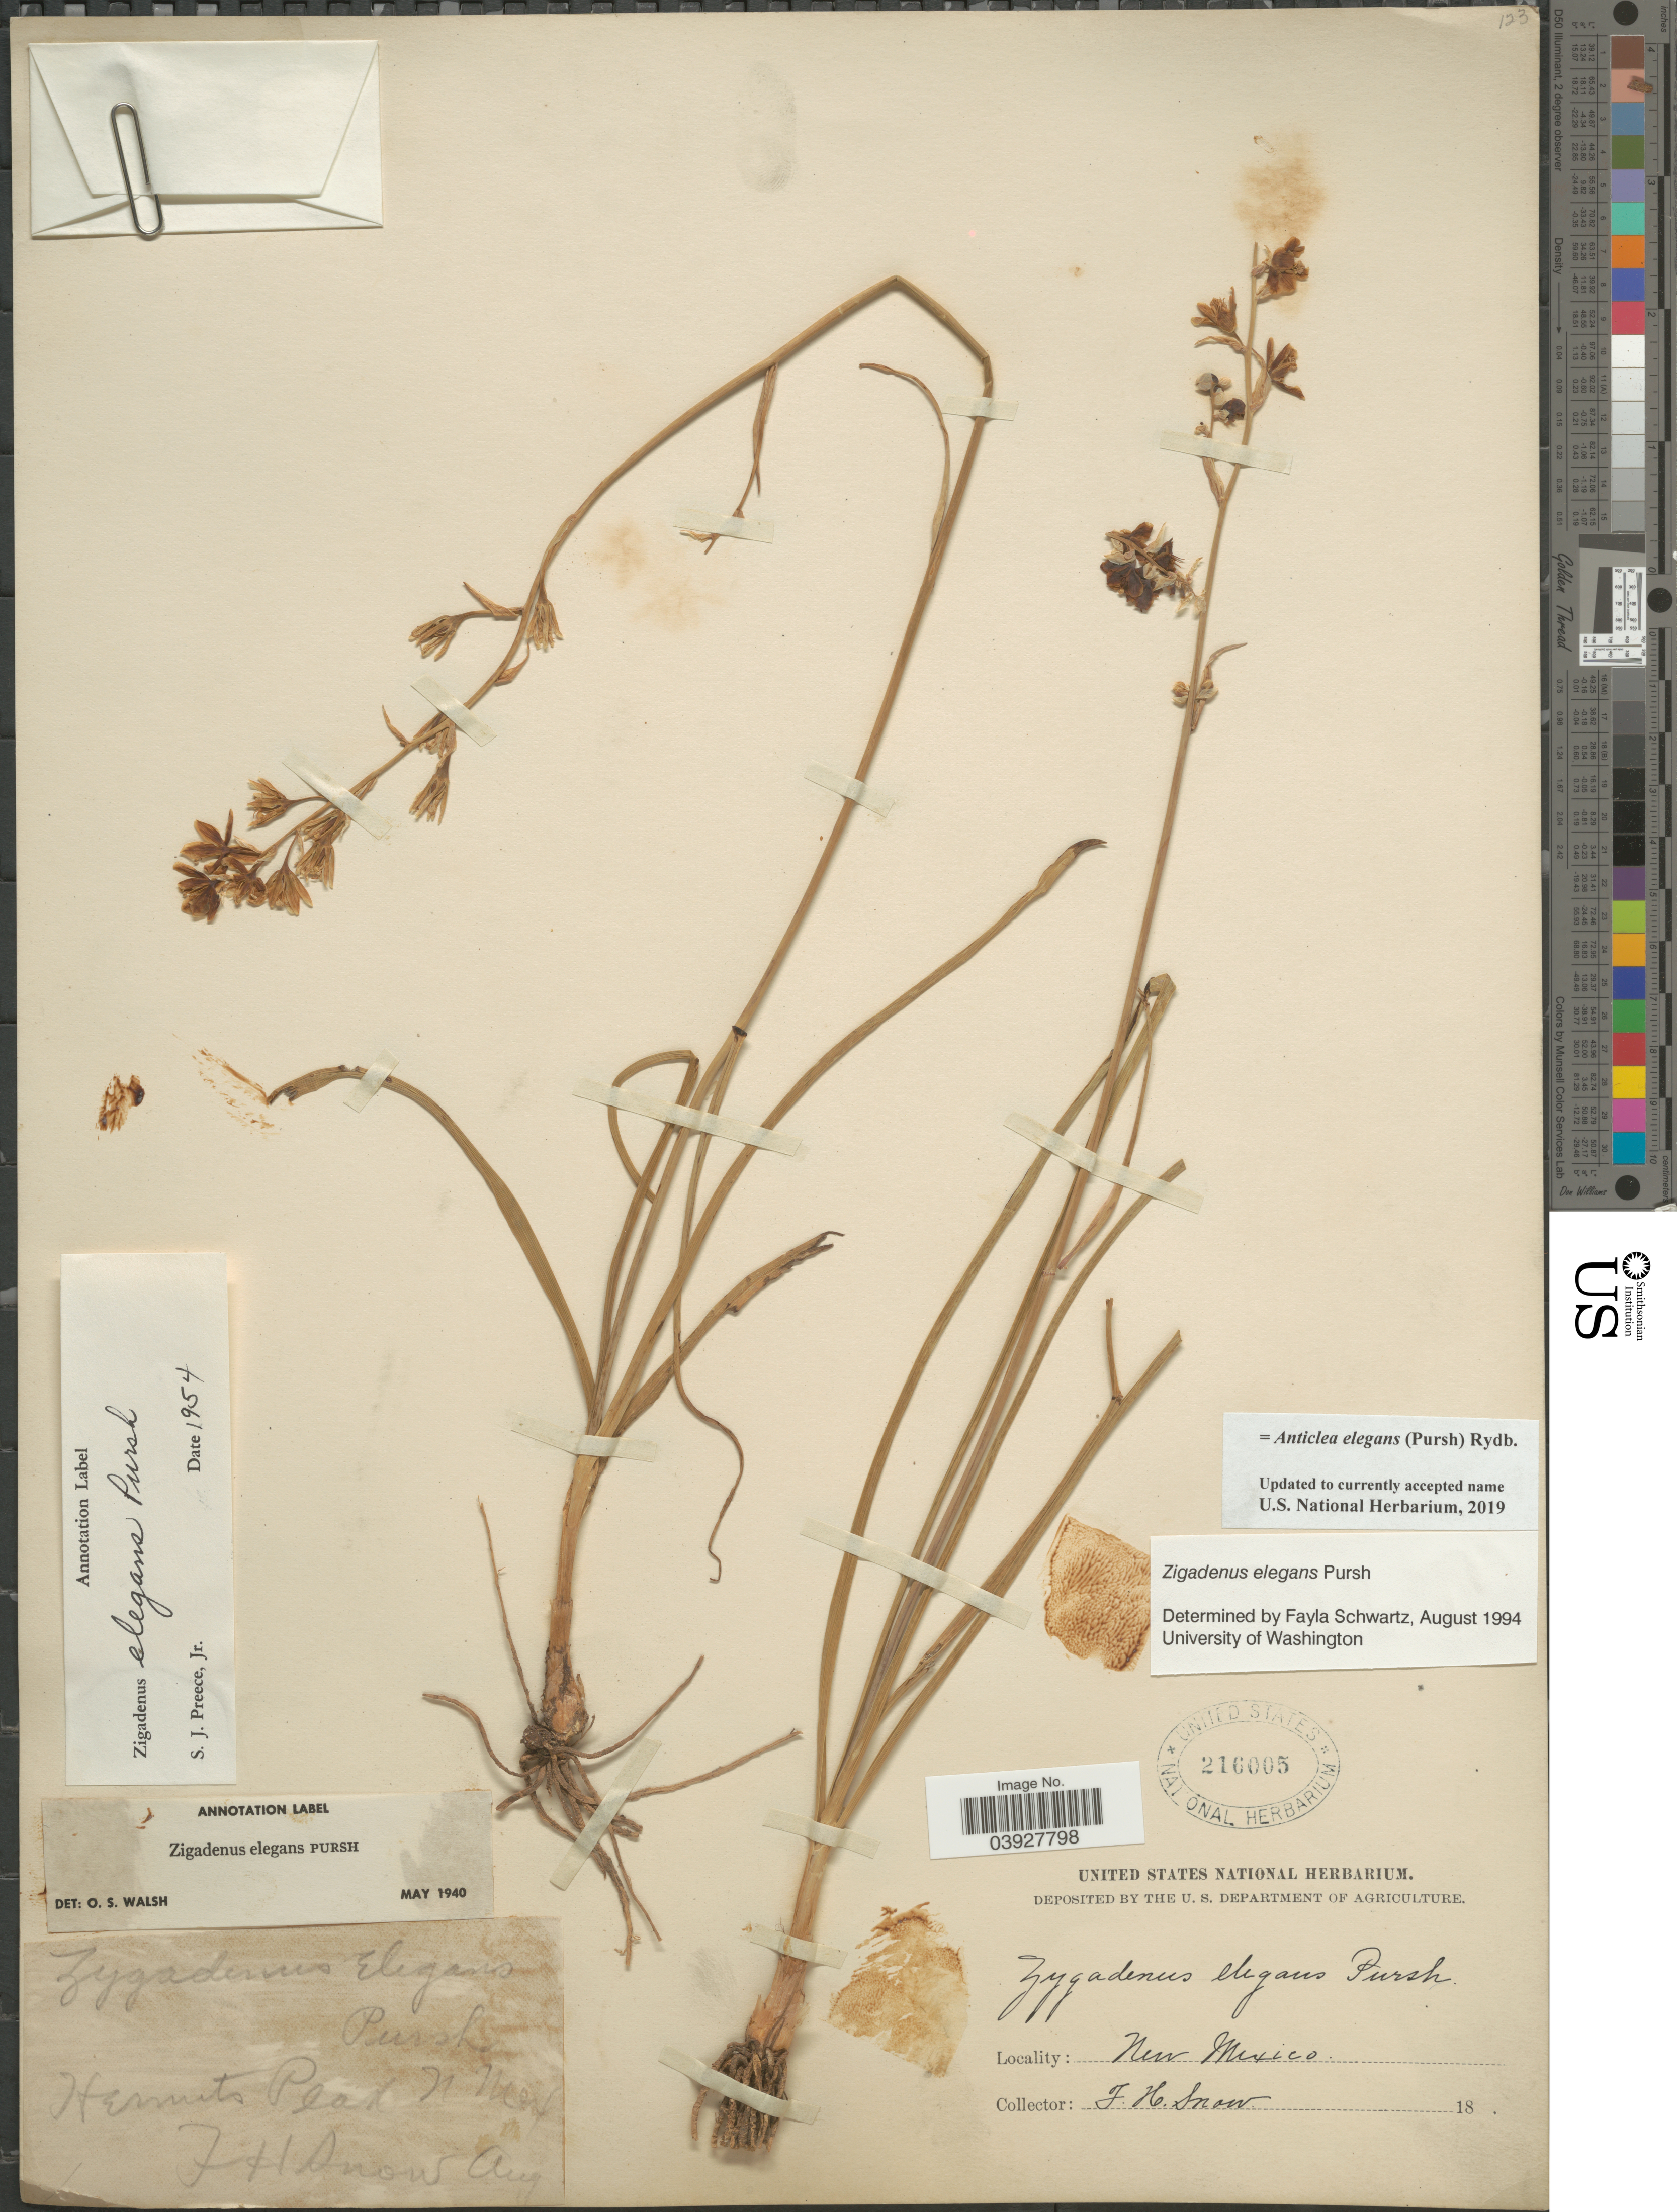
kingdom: Plantae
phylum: Tracheophyta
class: Liliopsida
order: Liliales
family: Melanthiaceae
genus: Anticlea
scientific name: Anticlea elegans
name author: (Pursh) Rydb.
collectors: F. H. Snow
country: United States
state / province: New Mexico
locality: Hermits Peak.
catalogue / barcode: US 216005